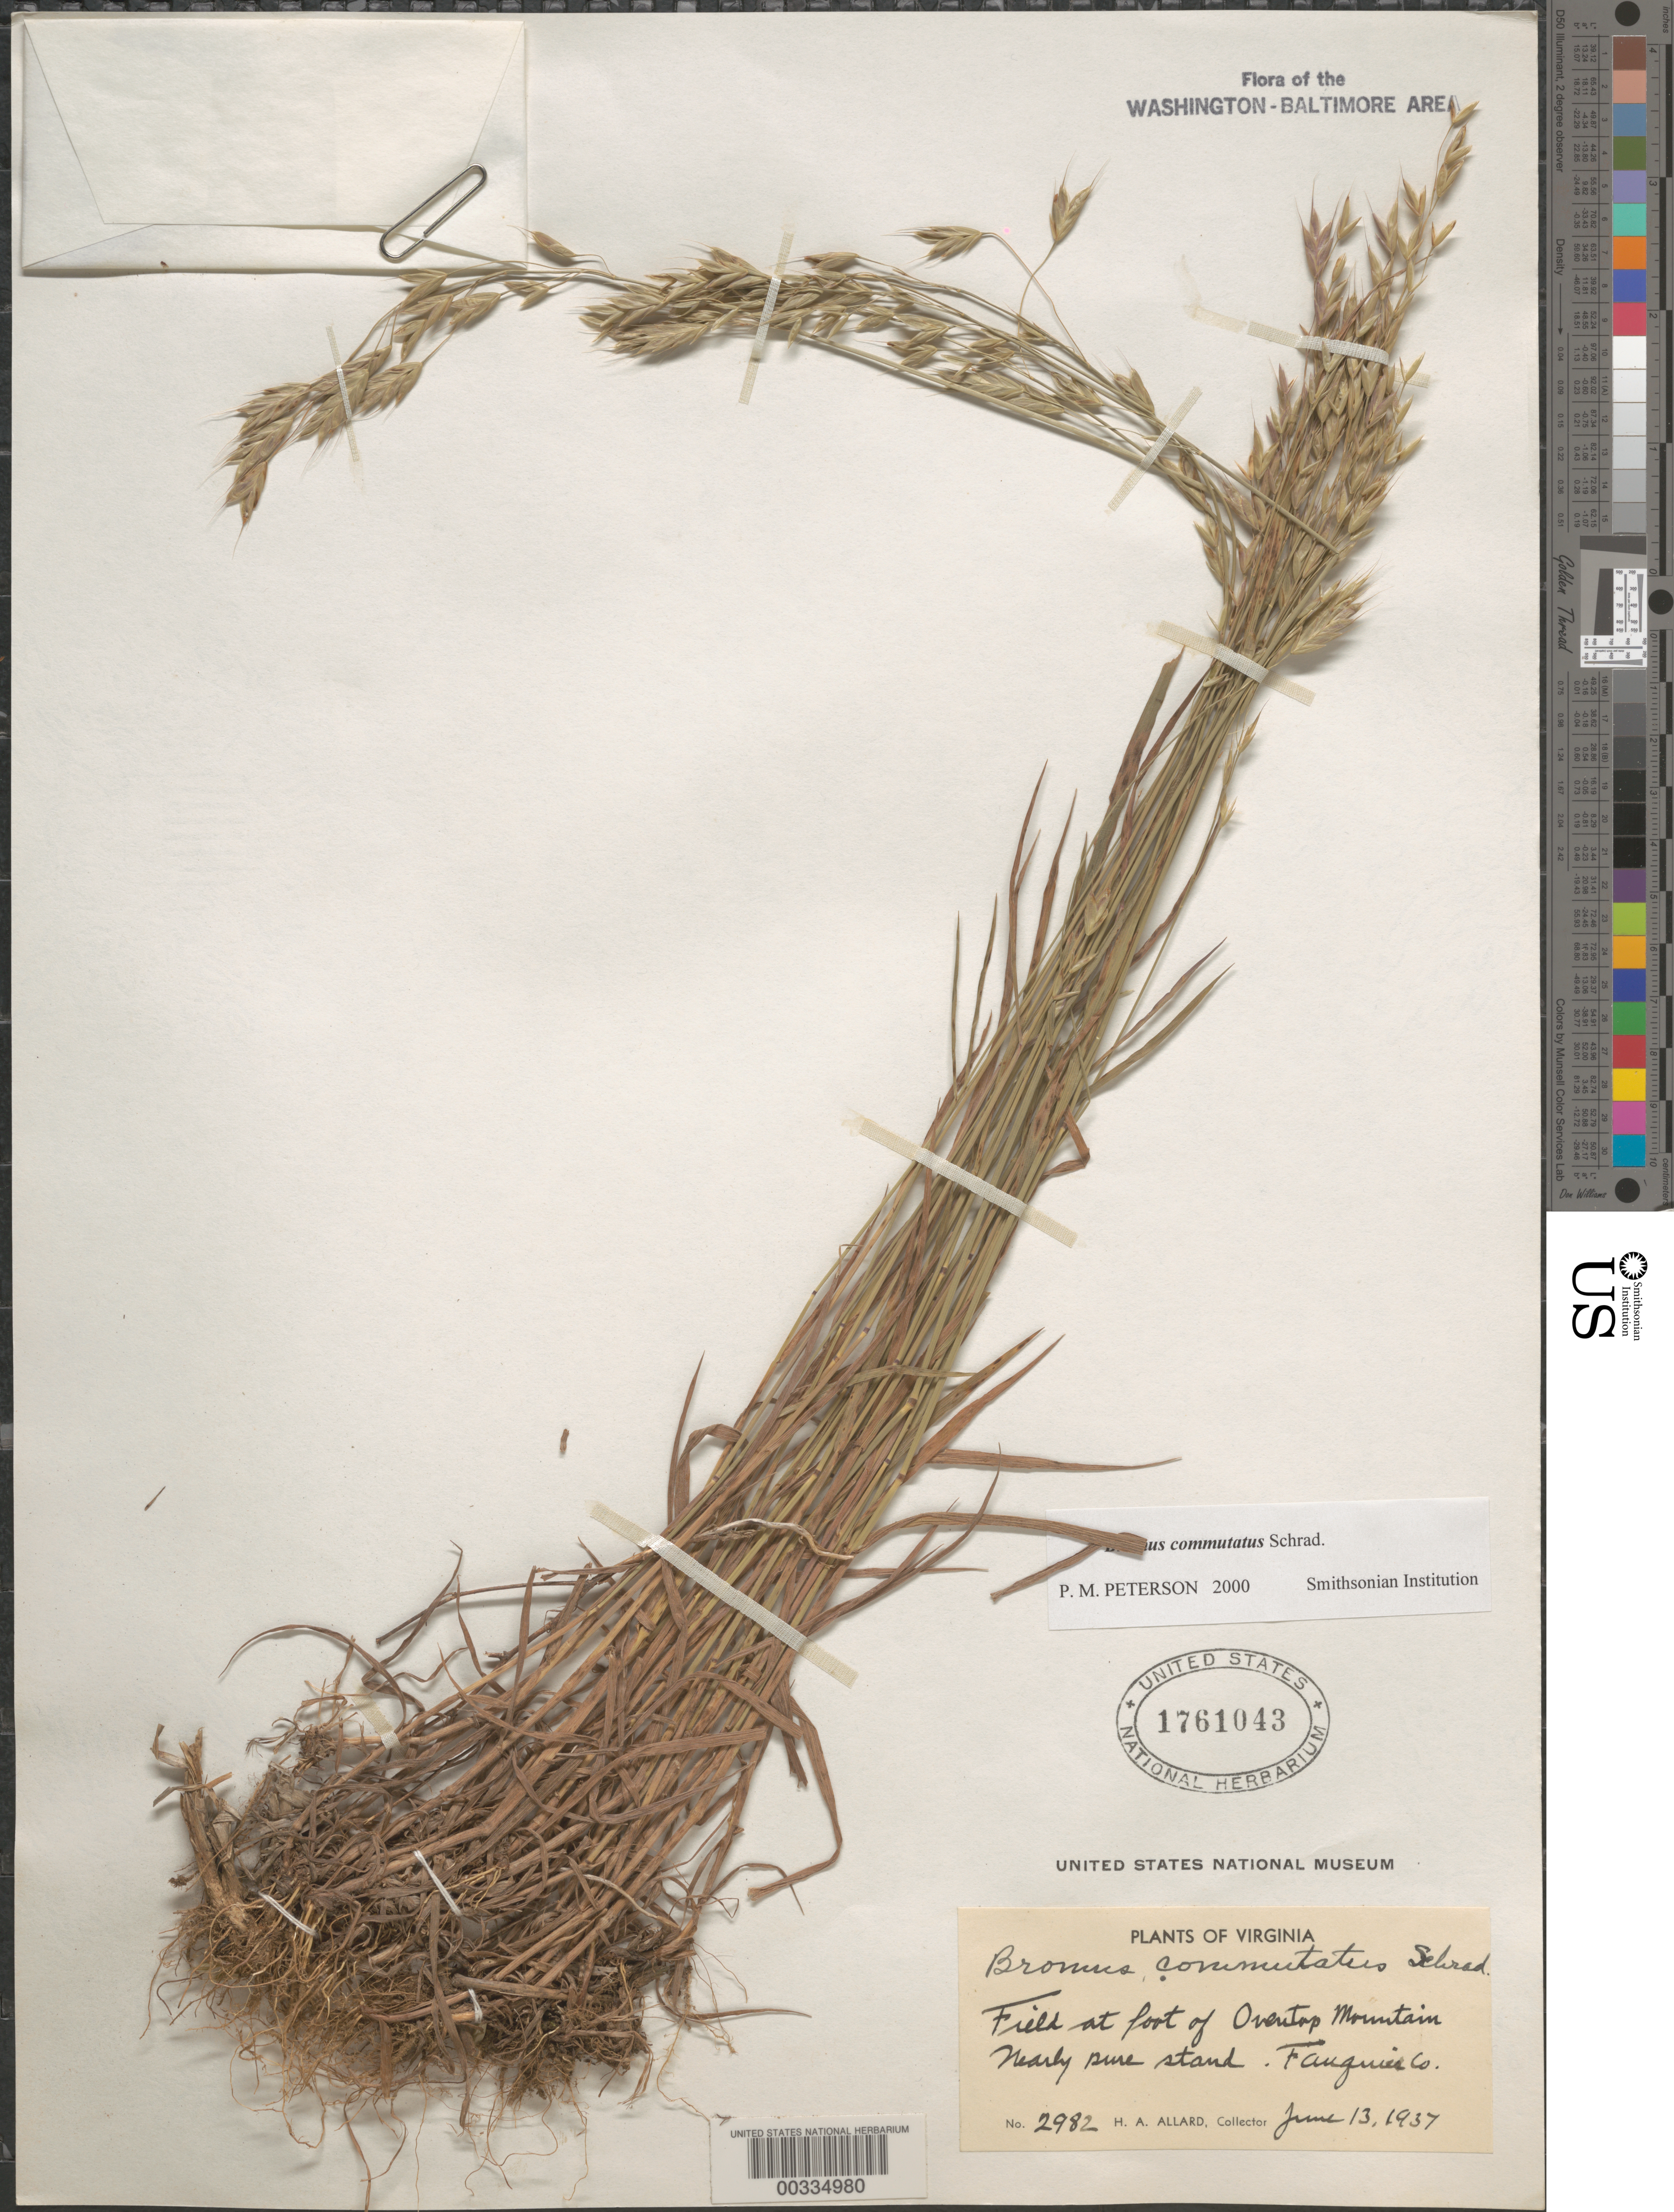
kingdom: Plantae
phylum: Tracheophyta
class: Liliopsida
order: Poales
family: Poaceae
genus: Bromus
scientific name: Bromus commutatus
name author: Schrad.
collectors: H. A. Allard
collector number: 2982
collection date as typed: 13 Jun 1937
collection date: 1937-06-13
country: United States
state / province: Virginia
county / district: Fauquier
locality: Foot of Oventop Mountain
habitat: Field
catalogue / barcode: US 1761043